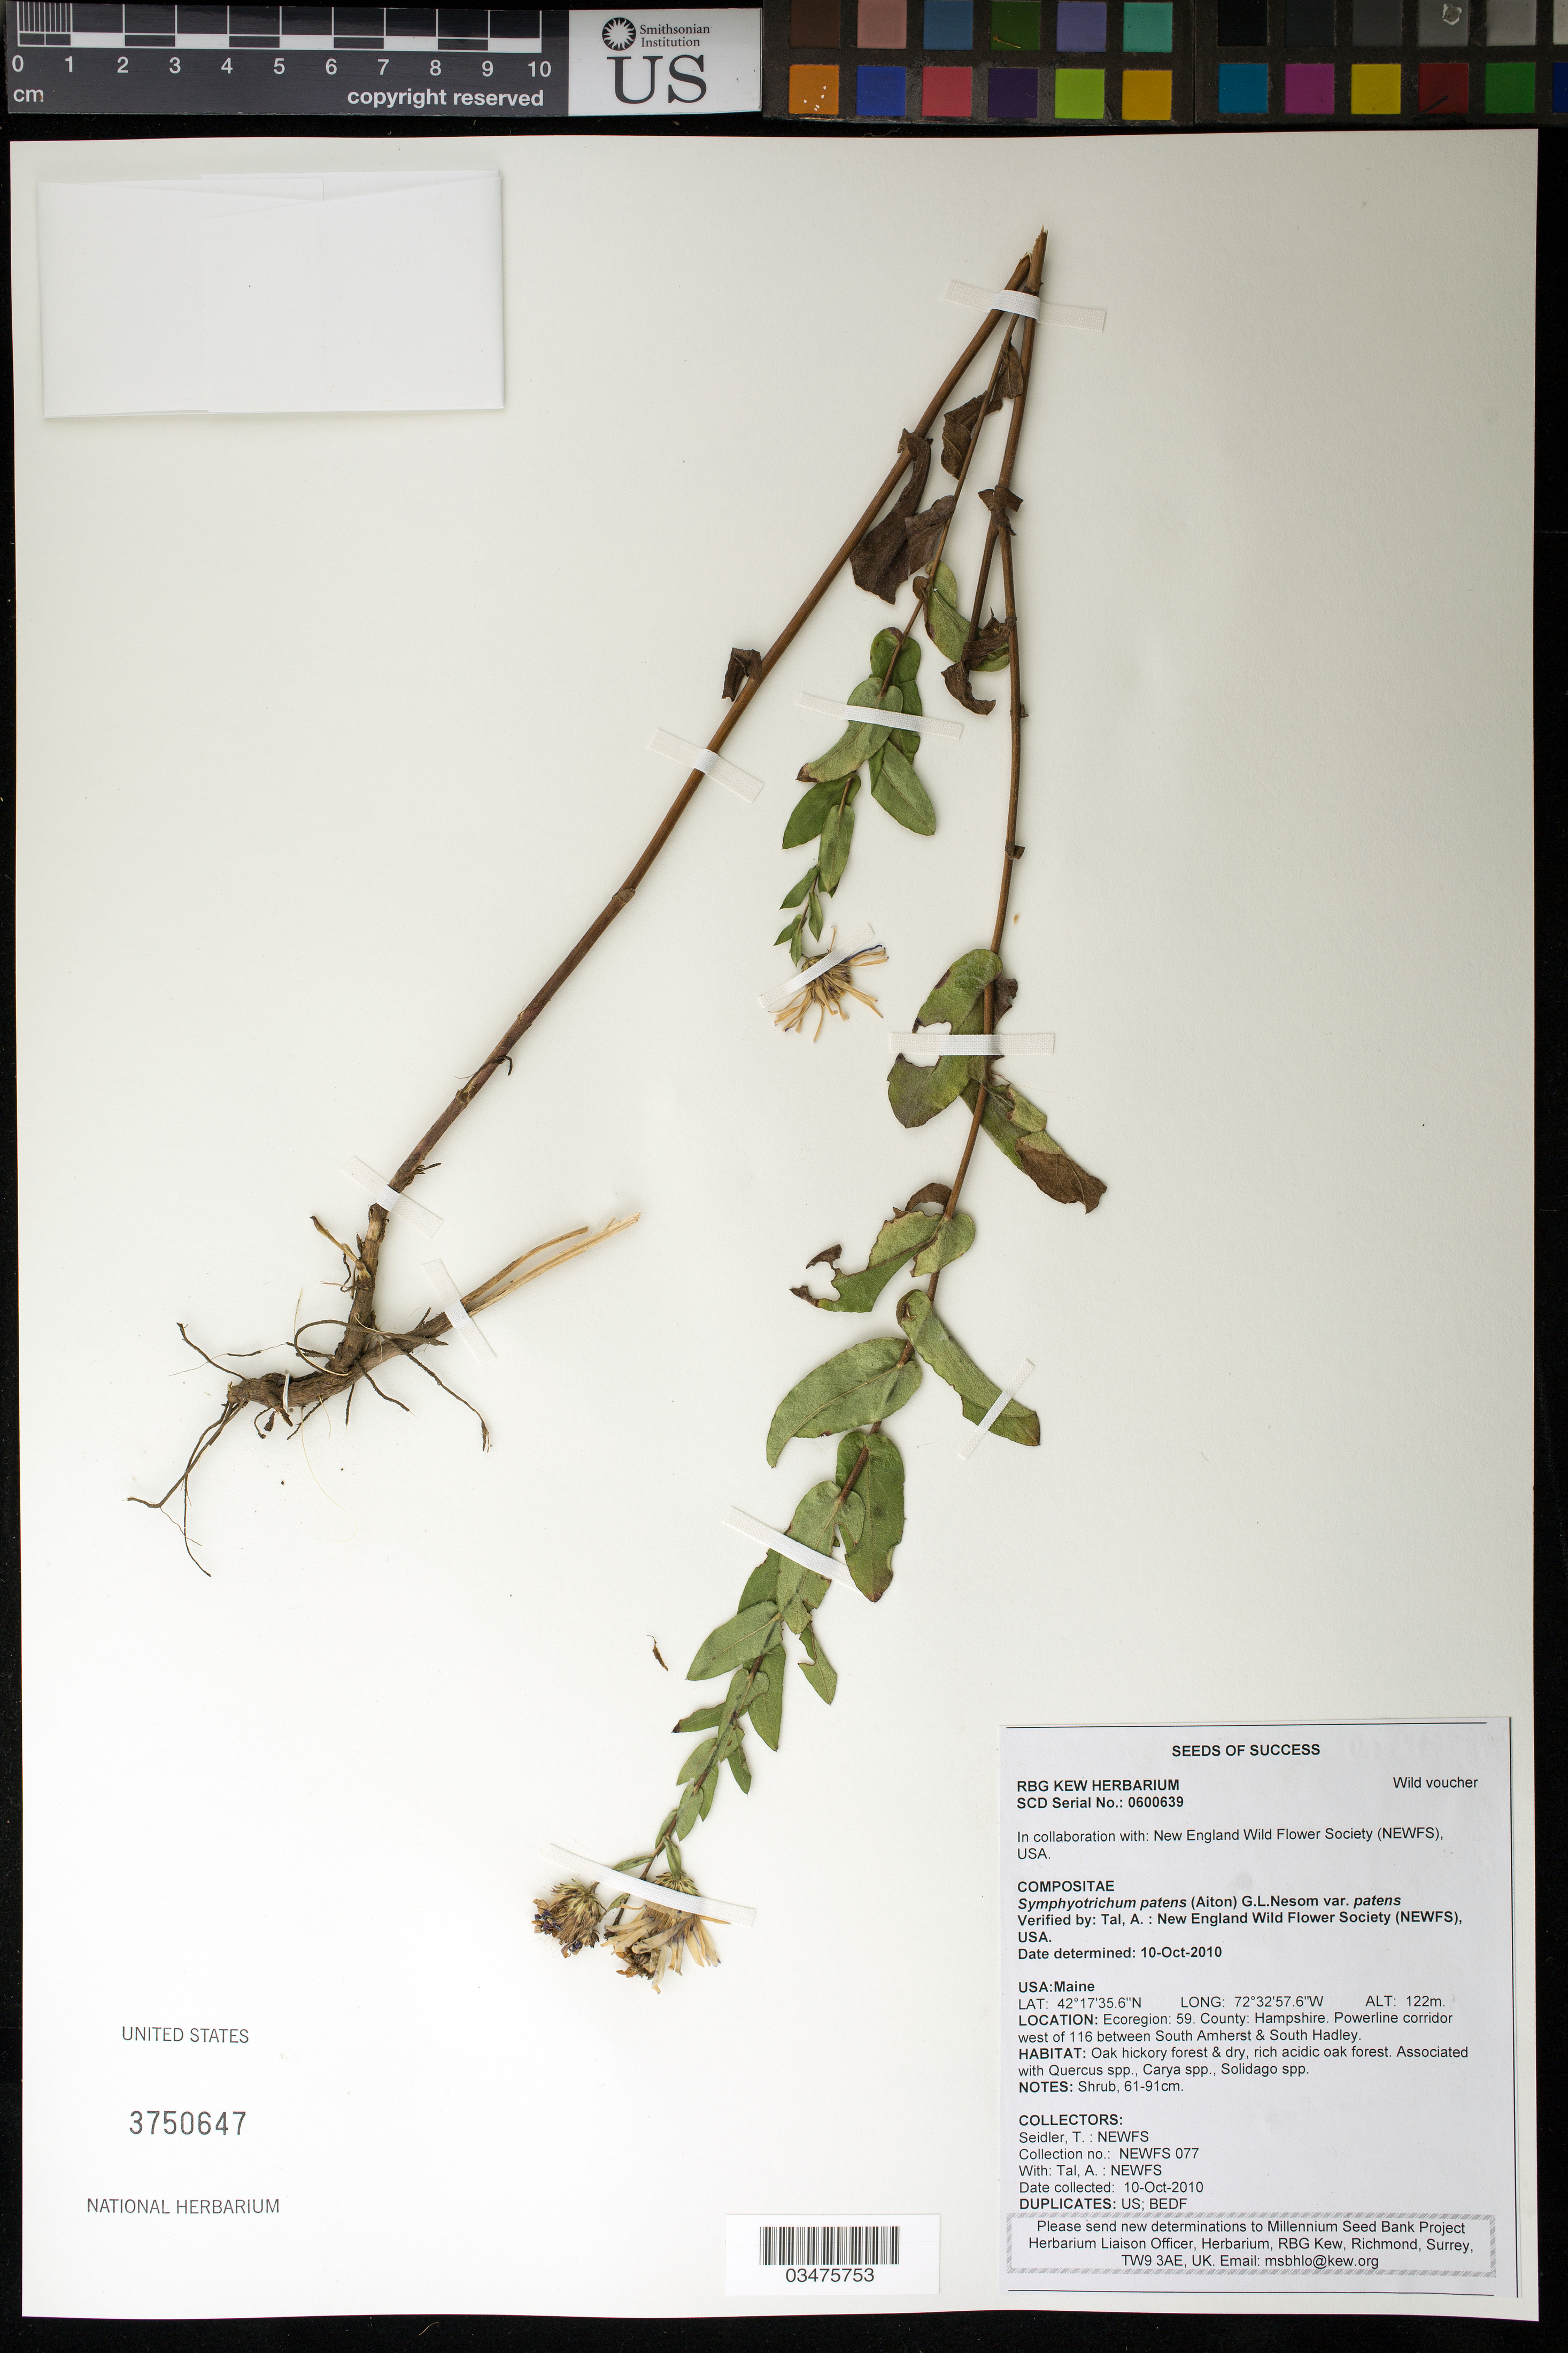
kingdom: Plantae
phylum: Tracheophyta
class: Magnoliopsida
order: Asterales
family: Asteraceae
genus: Symphyotrichum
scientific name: Symphyotrichum patens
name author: (Aiton) G.L. Nesom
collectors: T. Seidler & A. Tal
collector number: NEWSF 077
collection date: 2010-10-10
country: United States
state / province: Maine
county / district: Hampshire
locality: Powerline corridor west of 116 between South Amherst and South Hadley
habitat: Oak hickory forest and rich acidic oak forest.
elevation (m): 122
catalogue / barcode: US 3750647